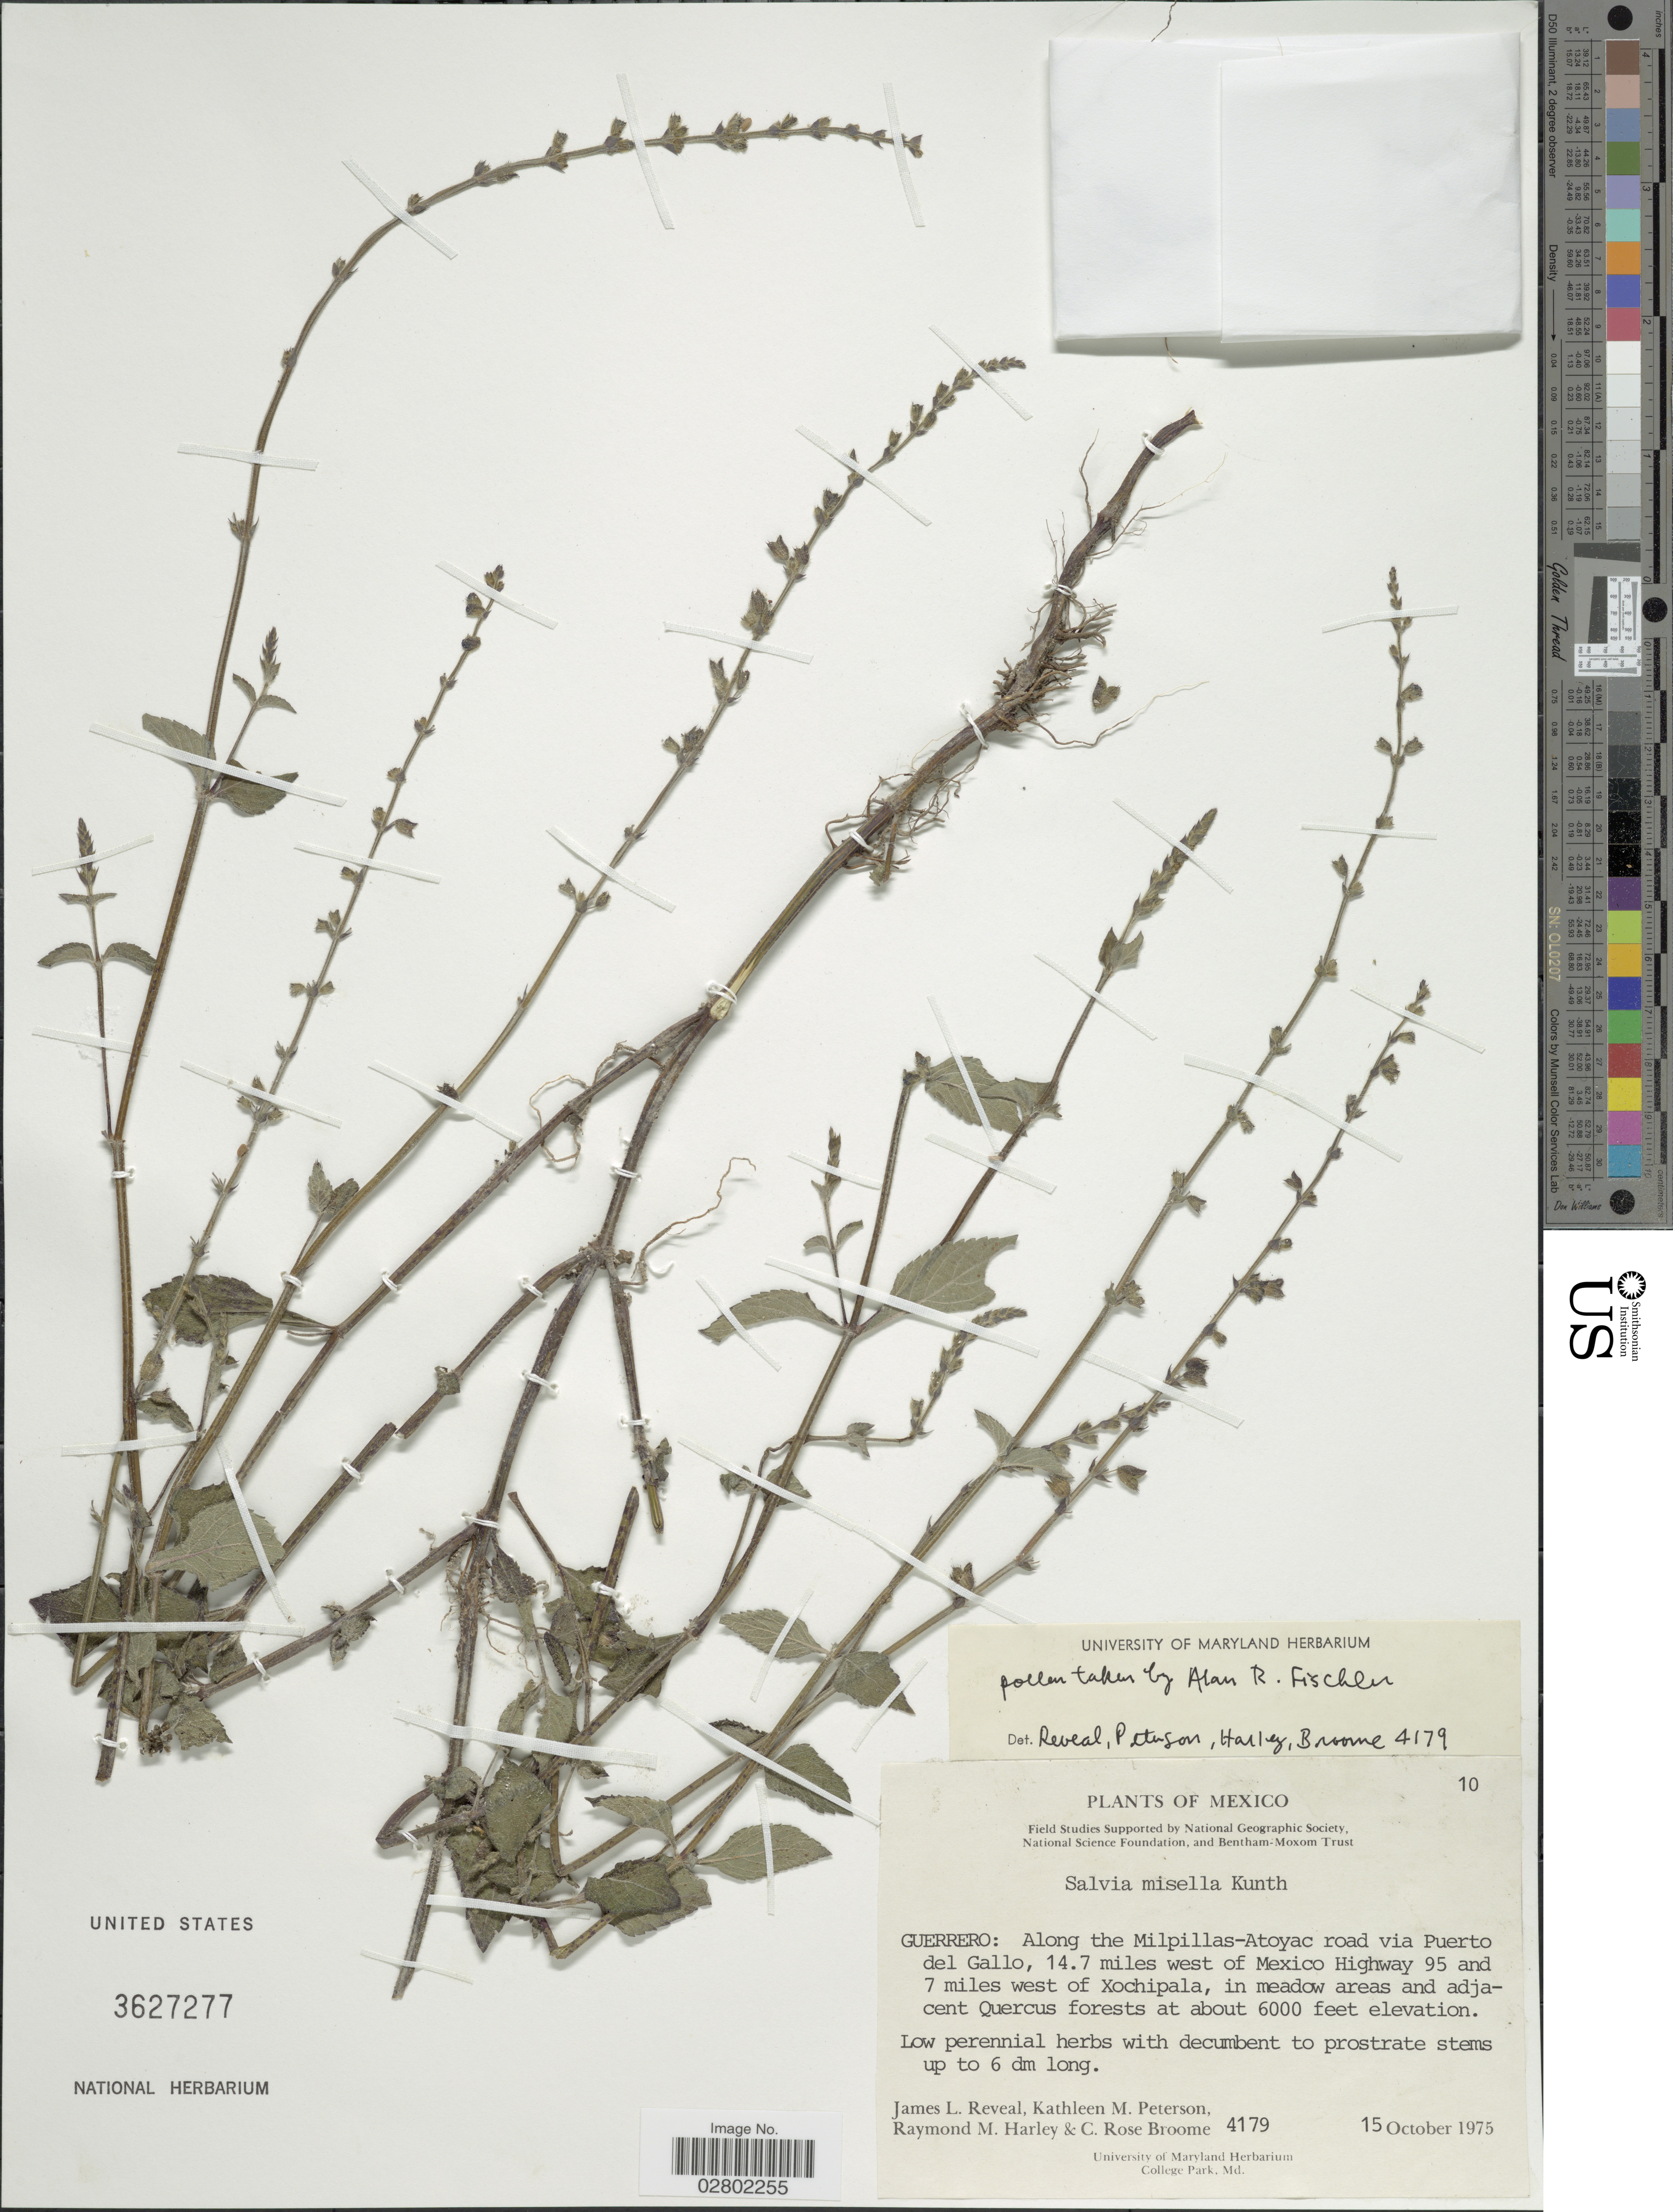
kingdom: Plantae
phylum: Tracheophyta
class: Magnoliopsida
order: Lamiales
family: Lamiaceae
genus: Salvia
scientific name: Salvia misella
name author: Kunth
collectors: J. L. Reveal, K. Peterson, R. M. Harley & C. R. Broome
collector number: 4179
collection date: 1975-10-15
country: Mexico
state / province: Guerrero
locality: Along the Milpillas-Atoyac road via Puerto del Gallo, 14.7 miles west of Mexico Highway 95 and 7 miles west of Xochipala.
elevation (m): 1829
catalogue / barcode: US 3627277